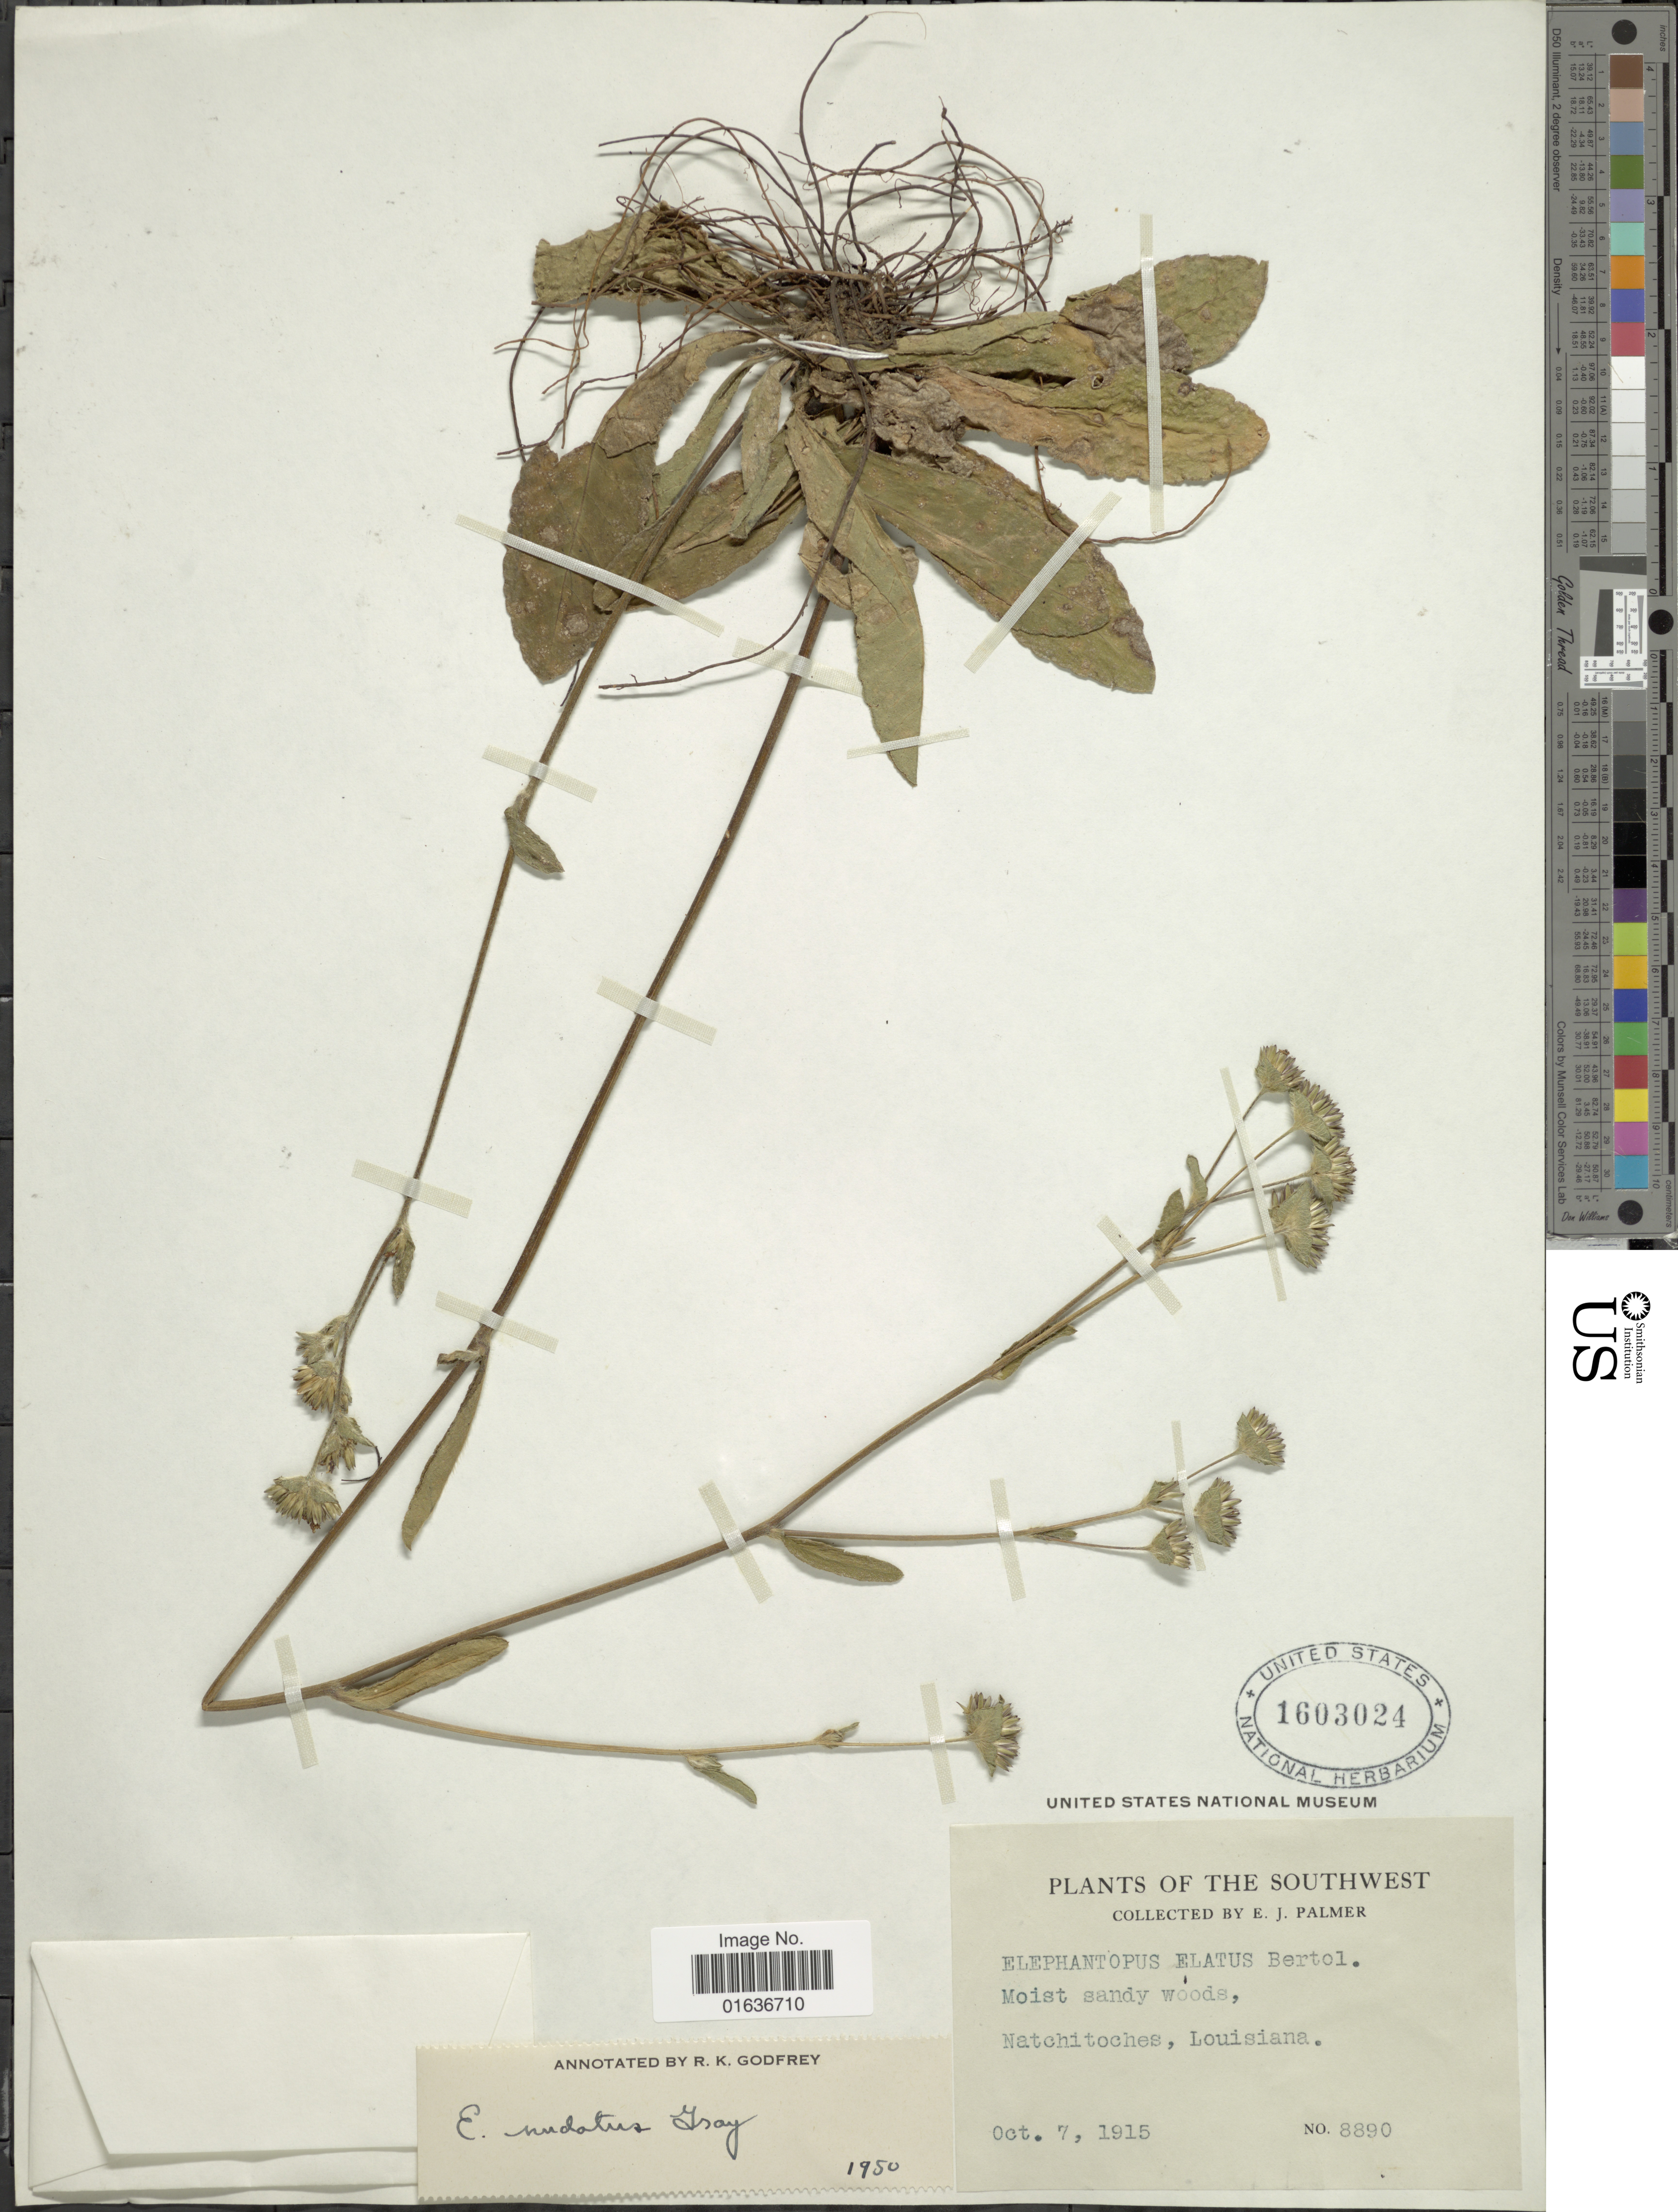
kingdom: Plantae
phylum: Tracheophyta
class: Magnoliopsida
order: Asterales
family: Asteraceae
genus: Elephantopus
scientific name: Elephantopus nudatus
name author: A. Gray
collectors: E. J. Palmer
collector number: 8890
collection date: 1915-10-07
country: United States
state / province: Louisiana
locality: The Southwest, Moist sandy woods, Natchitoches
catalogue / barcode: US 1603024